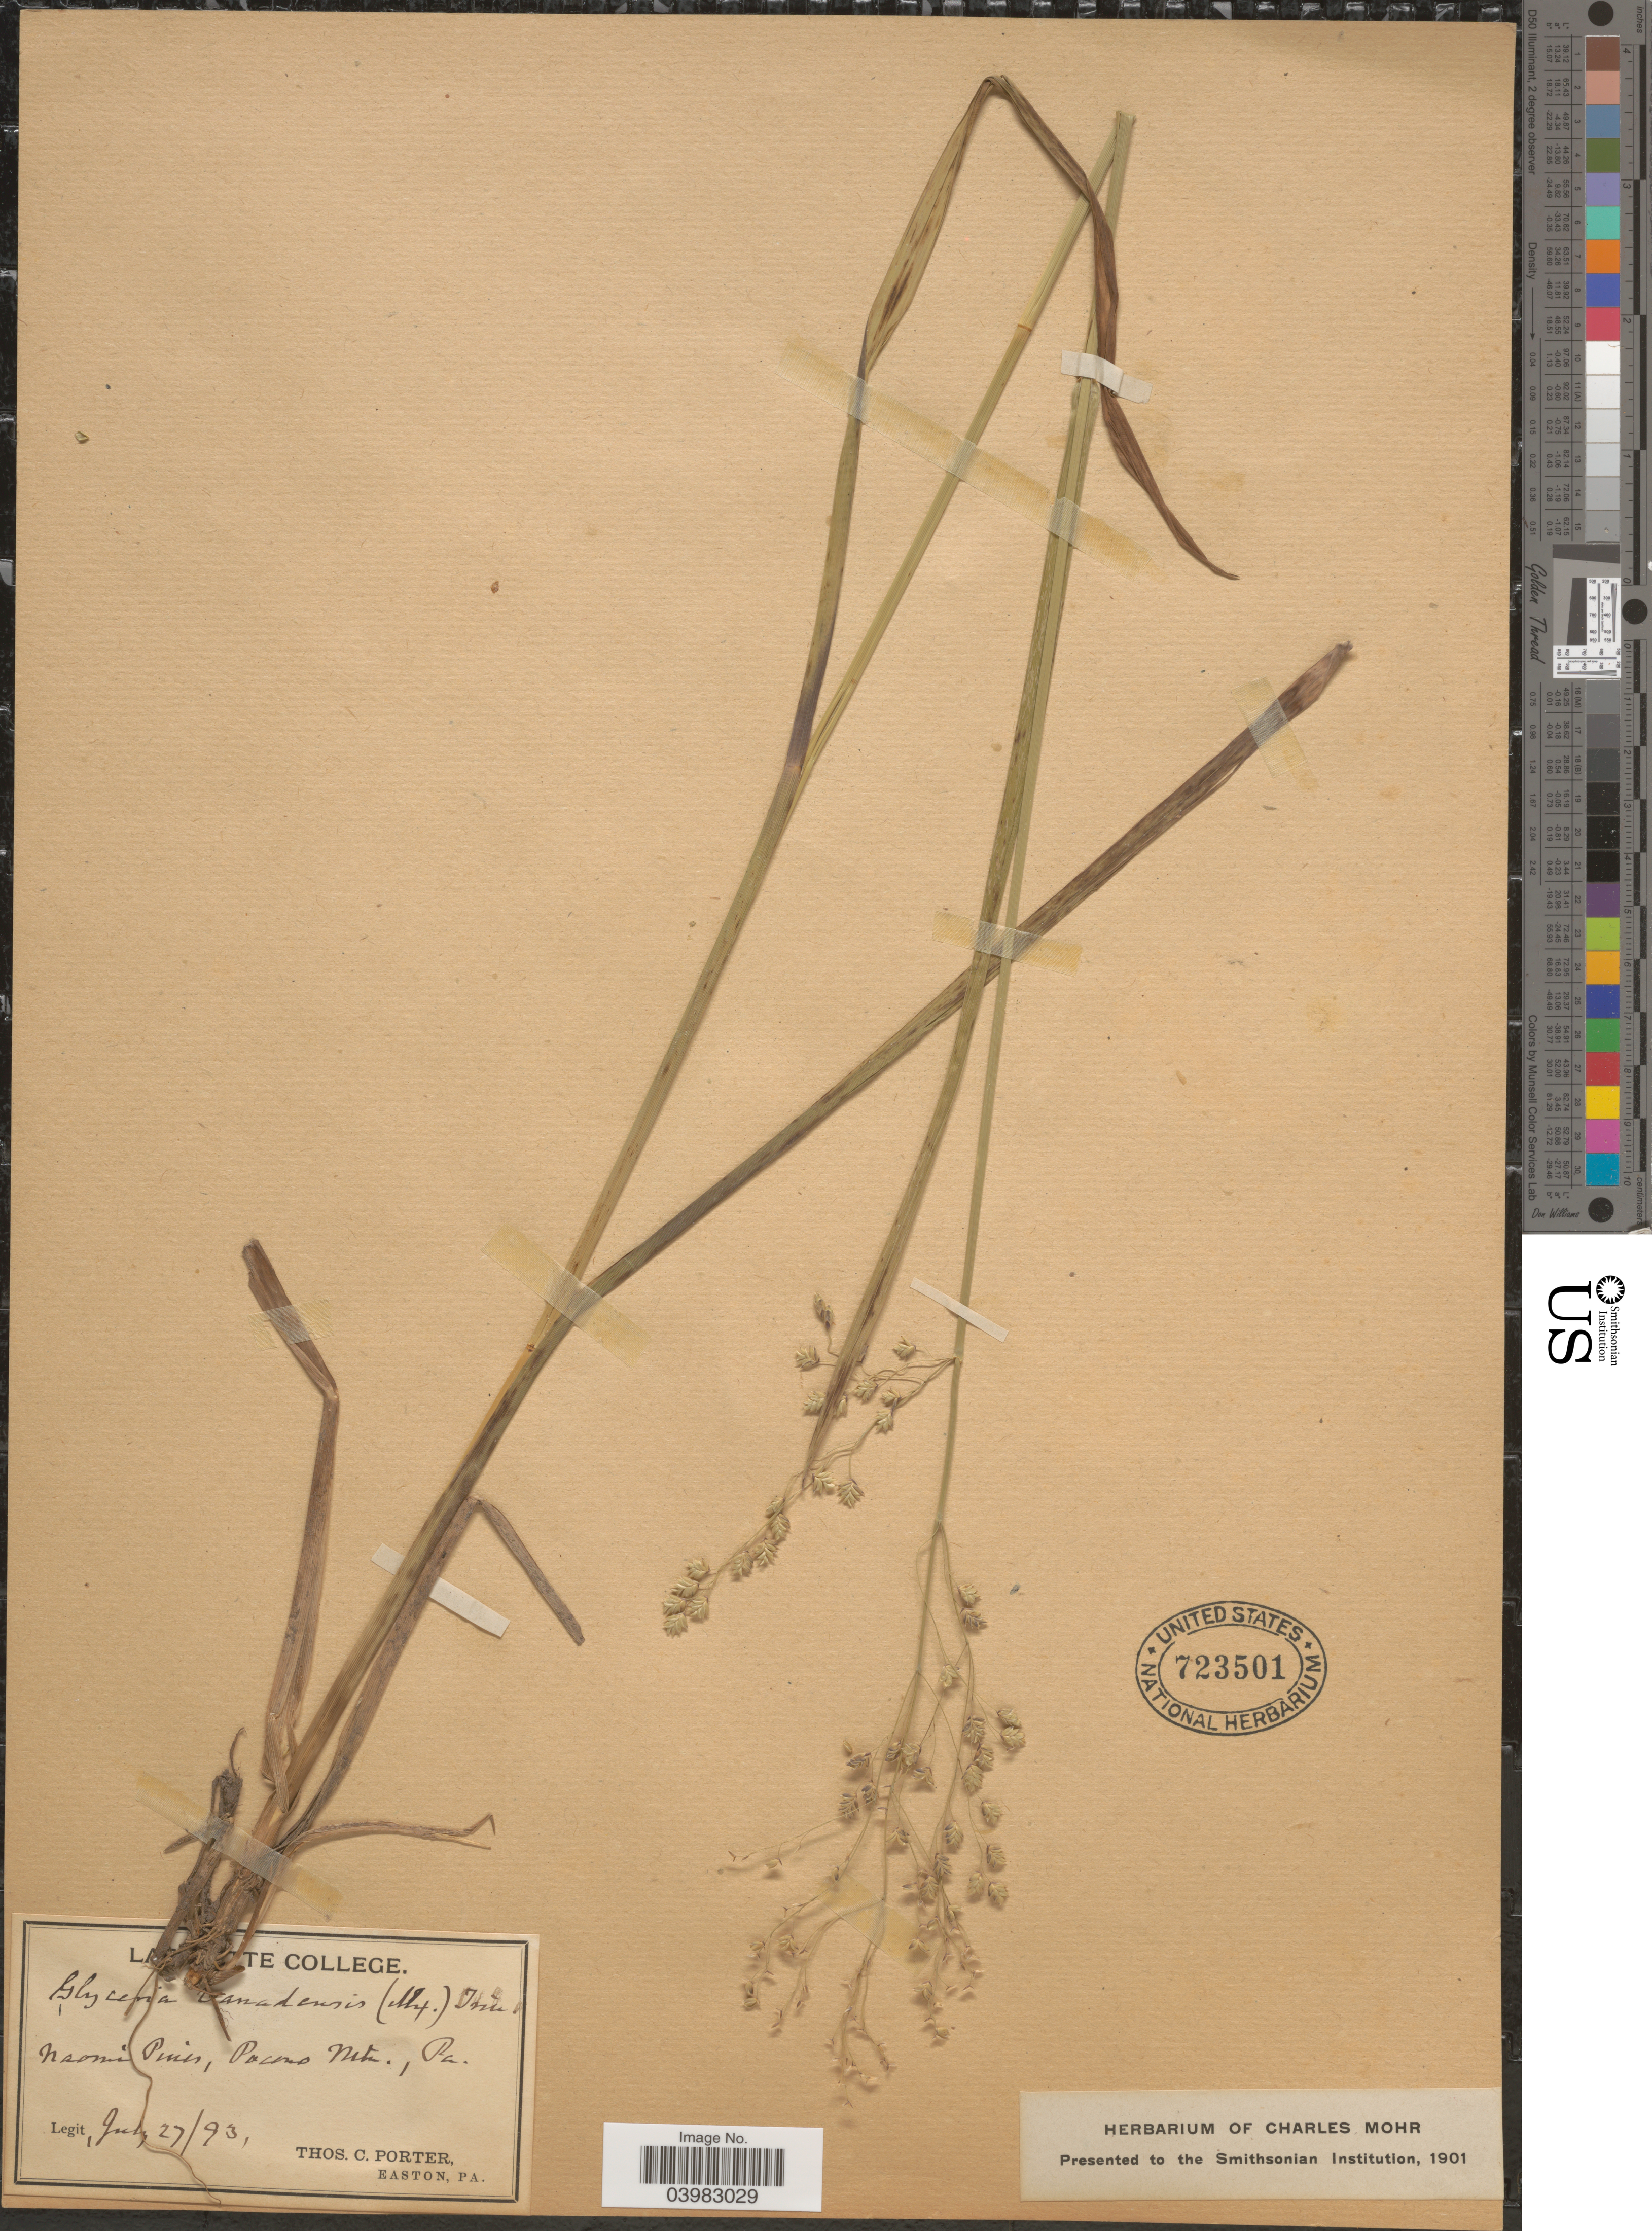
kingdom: Plantae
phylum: Tracheophyta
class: Liliopsida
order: Poales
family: Poaceae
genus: Glyceria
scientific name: Glyceria canadensis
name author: (Michx.) Trin.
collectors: T. Porter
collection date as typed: Transcribed d/m/y: 27/7/93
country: United States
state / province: Pennsylvania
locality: Naomi Pines, Poconos Mtn.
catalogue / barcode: US 723501